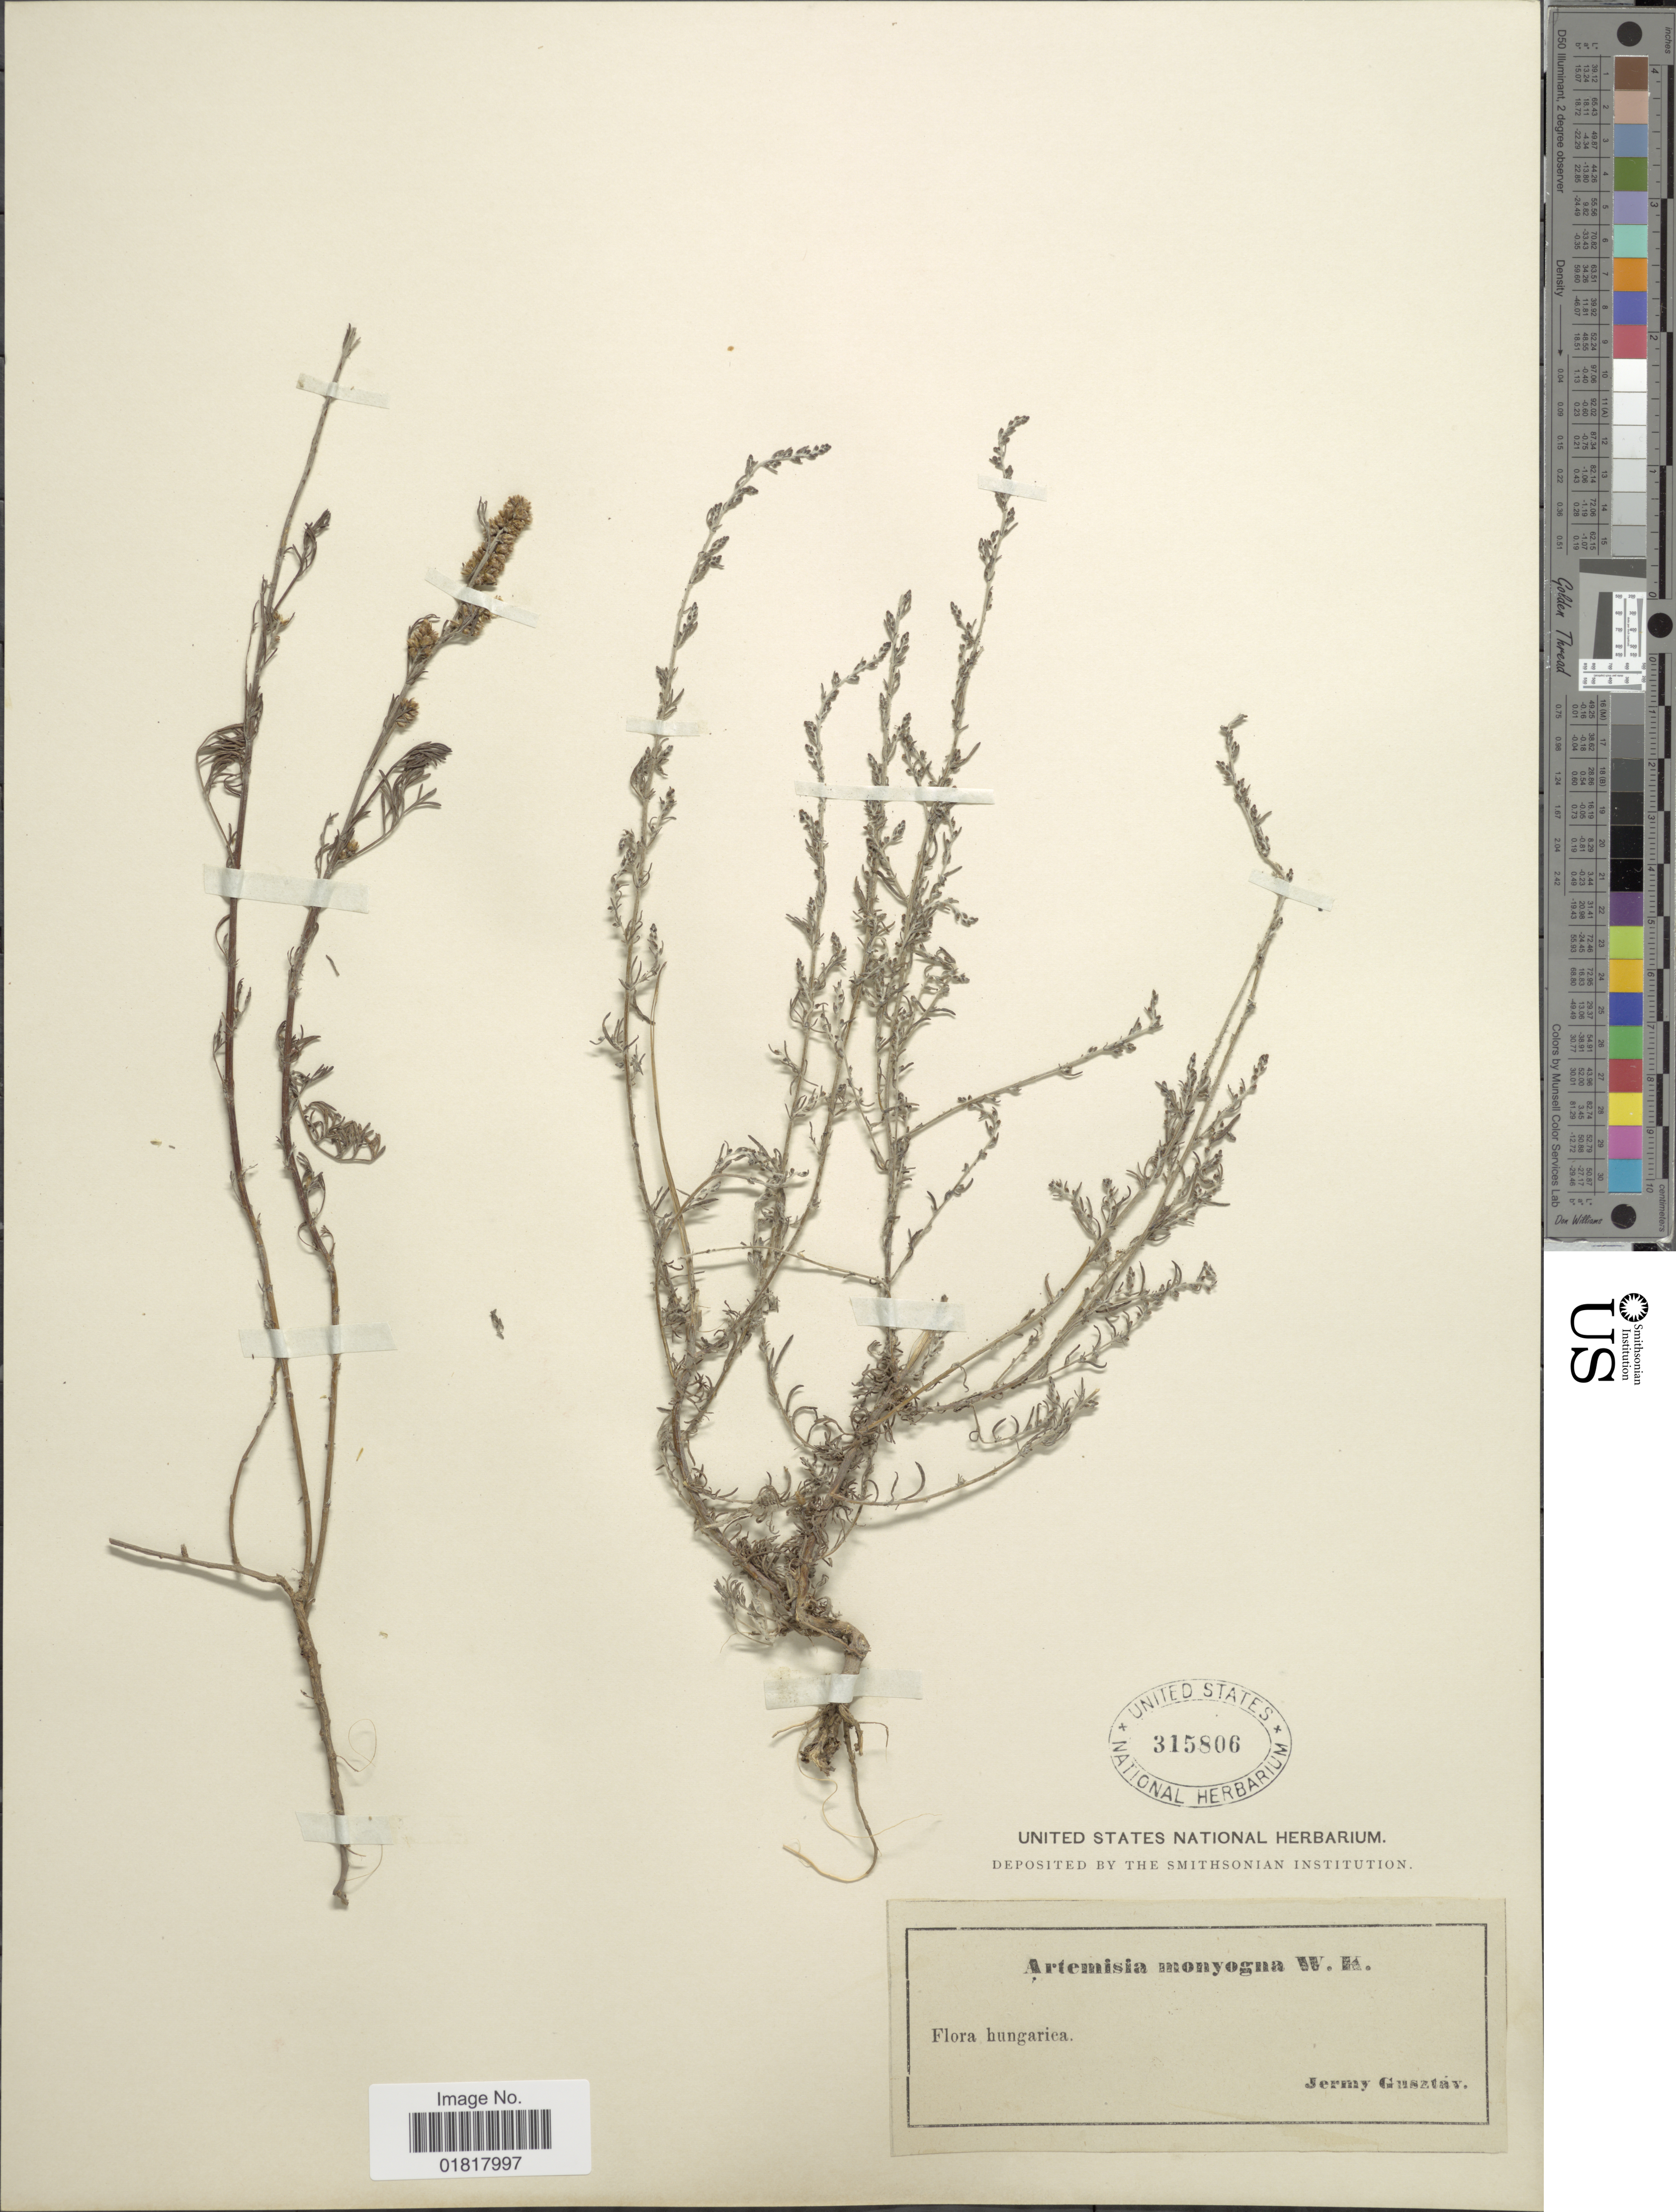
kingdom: Plantae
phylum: Tracheophyta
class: Magnoliopsida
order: Asterales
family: Asteraceae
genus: Artemisia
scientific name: Artemisia monogyna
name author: Poljakov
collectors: J. Gustav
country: Hungary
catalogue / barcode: US 315806